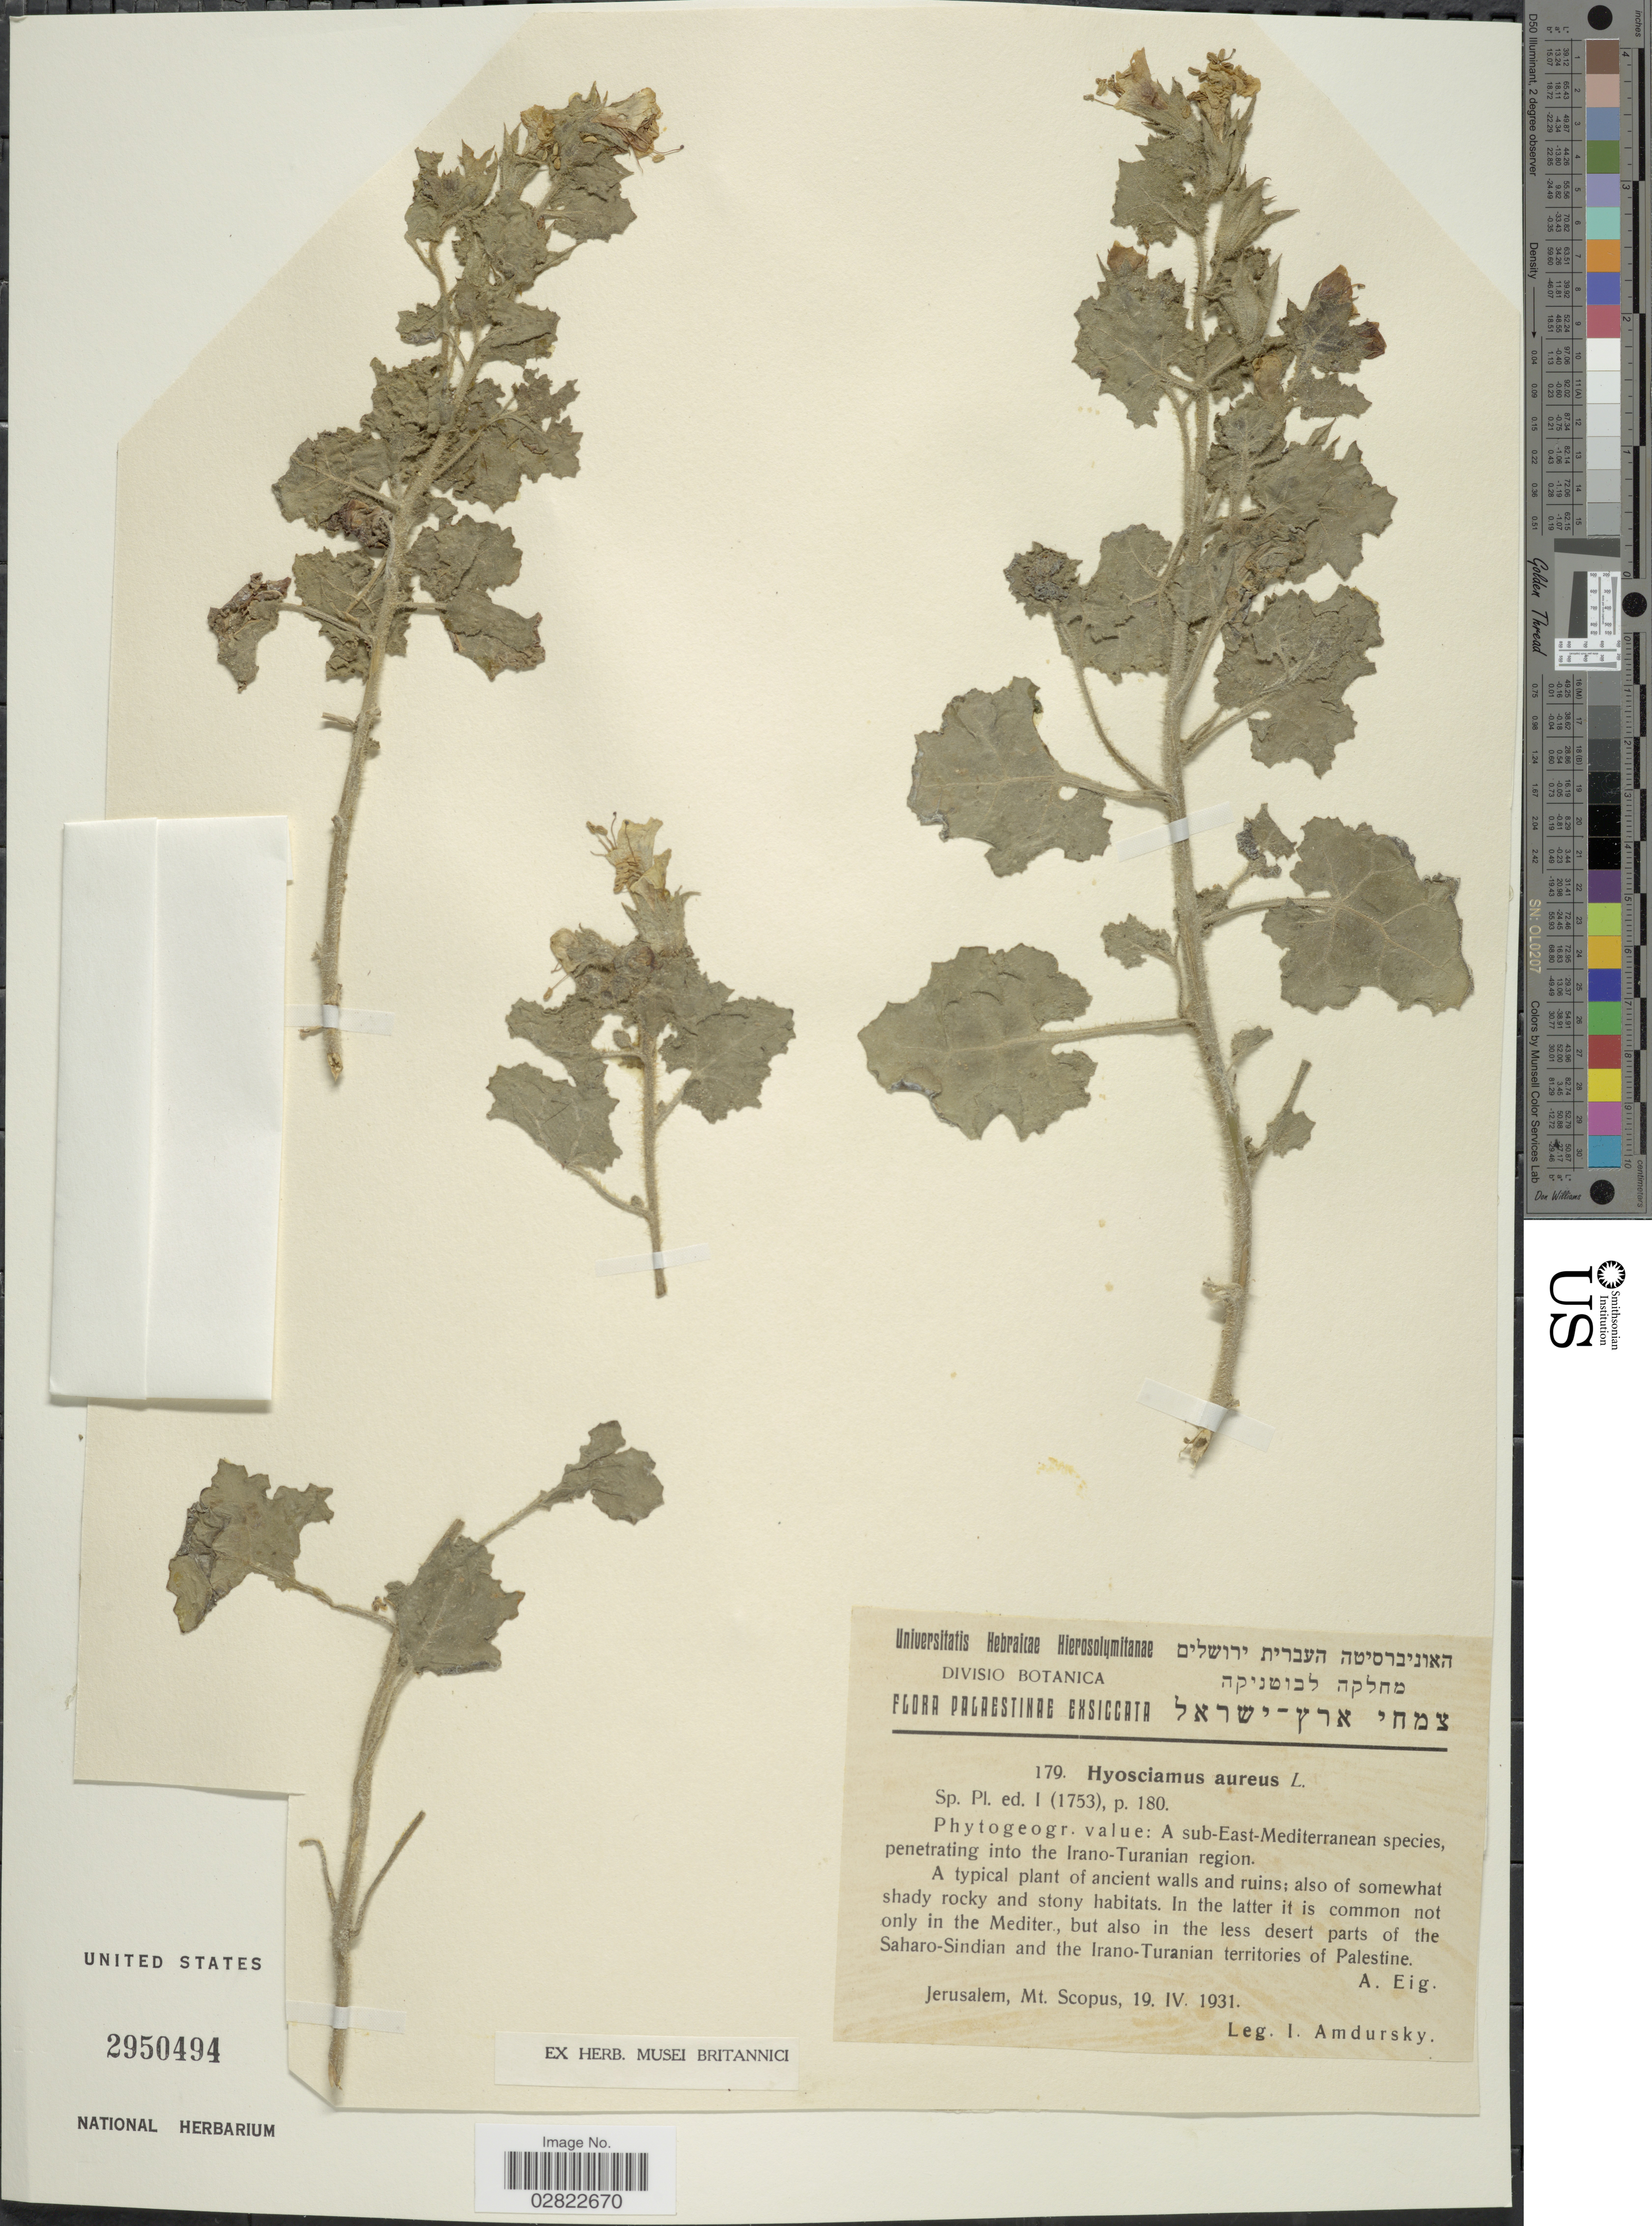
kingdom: Plantae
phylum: Tracheophyta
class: Magnoliopsida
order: Solanales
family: Solanaceae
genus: Hyoscyamus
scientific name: Hyoscyamus aureus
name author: L.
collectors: I. Amdursky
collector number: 179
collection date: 1931-04-19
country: Israel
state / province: Jerusalem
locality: Palaestinae. Mt. Scopus.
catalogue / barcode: US 2950494